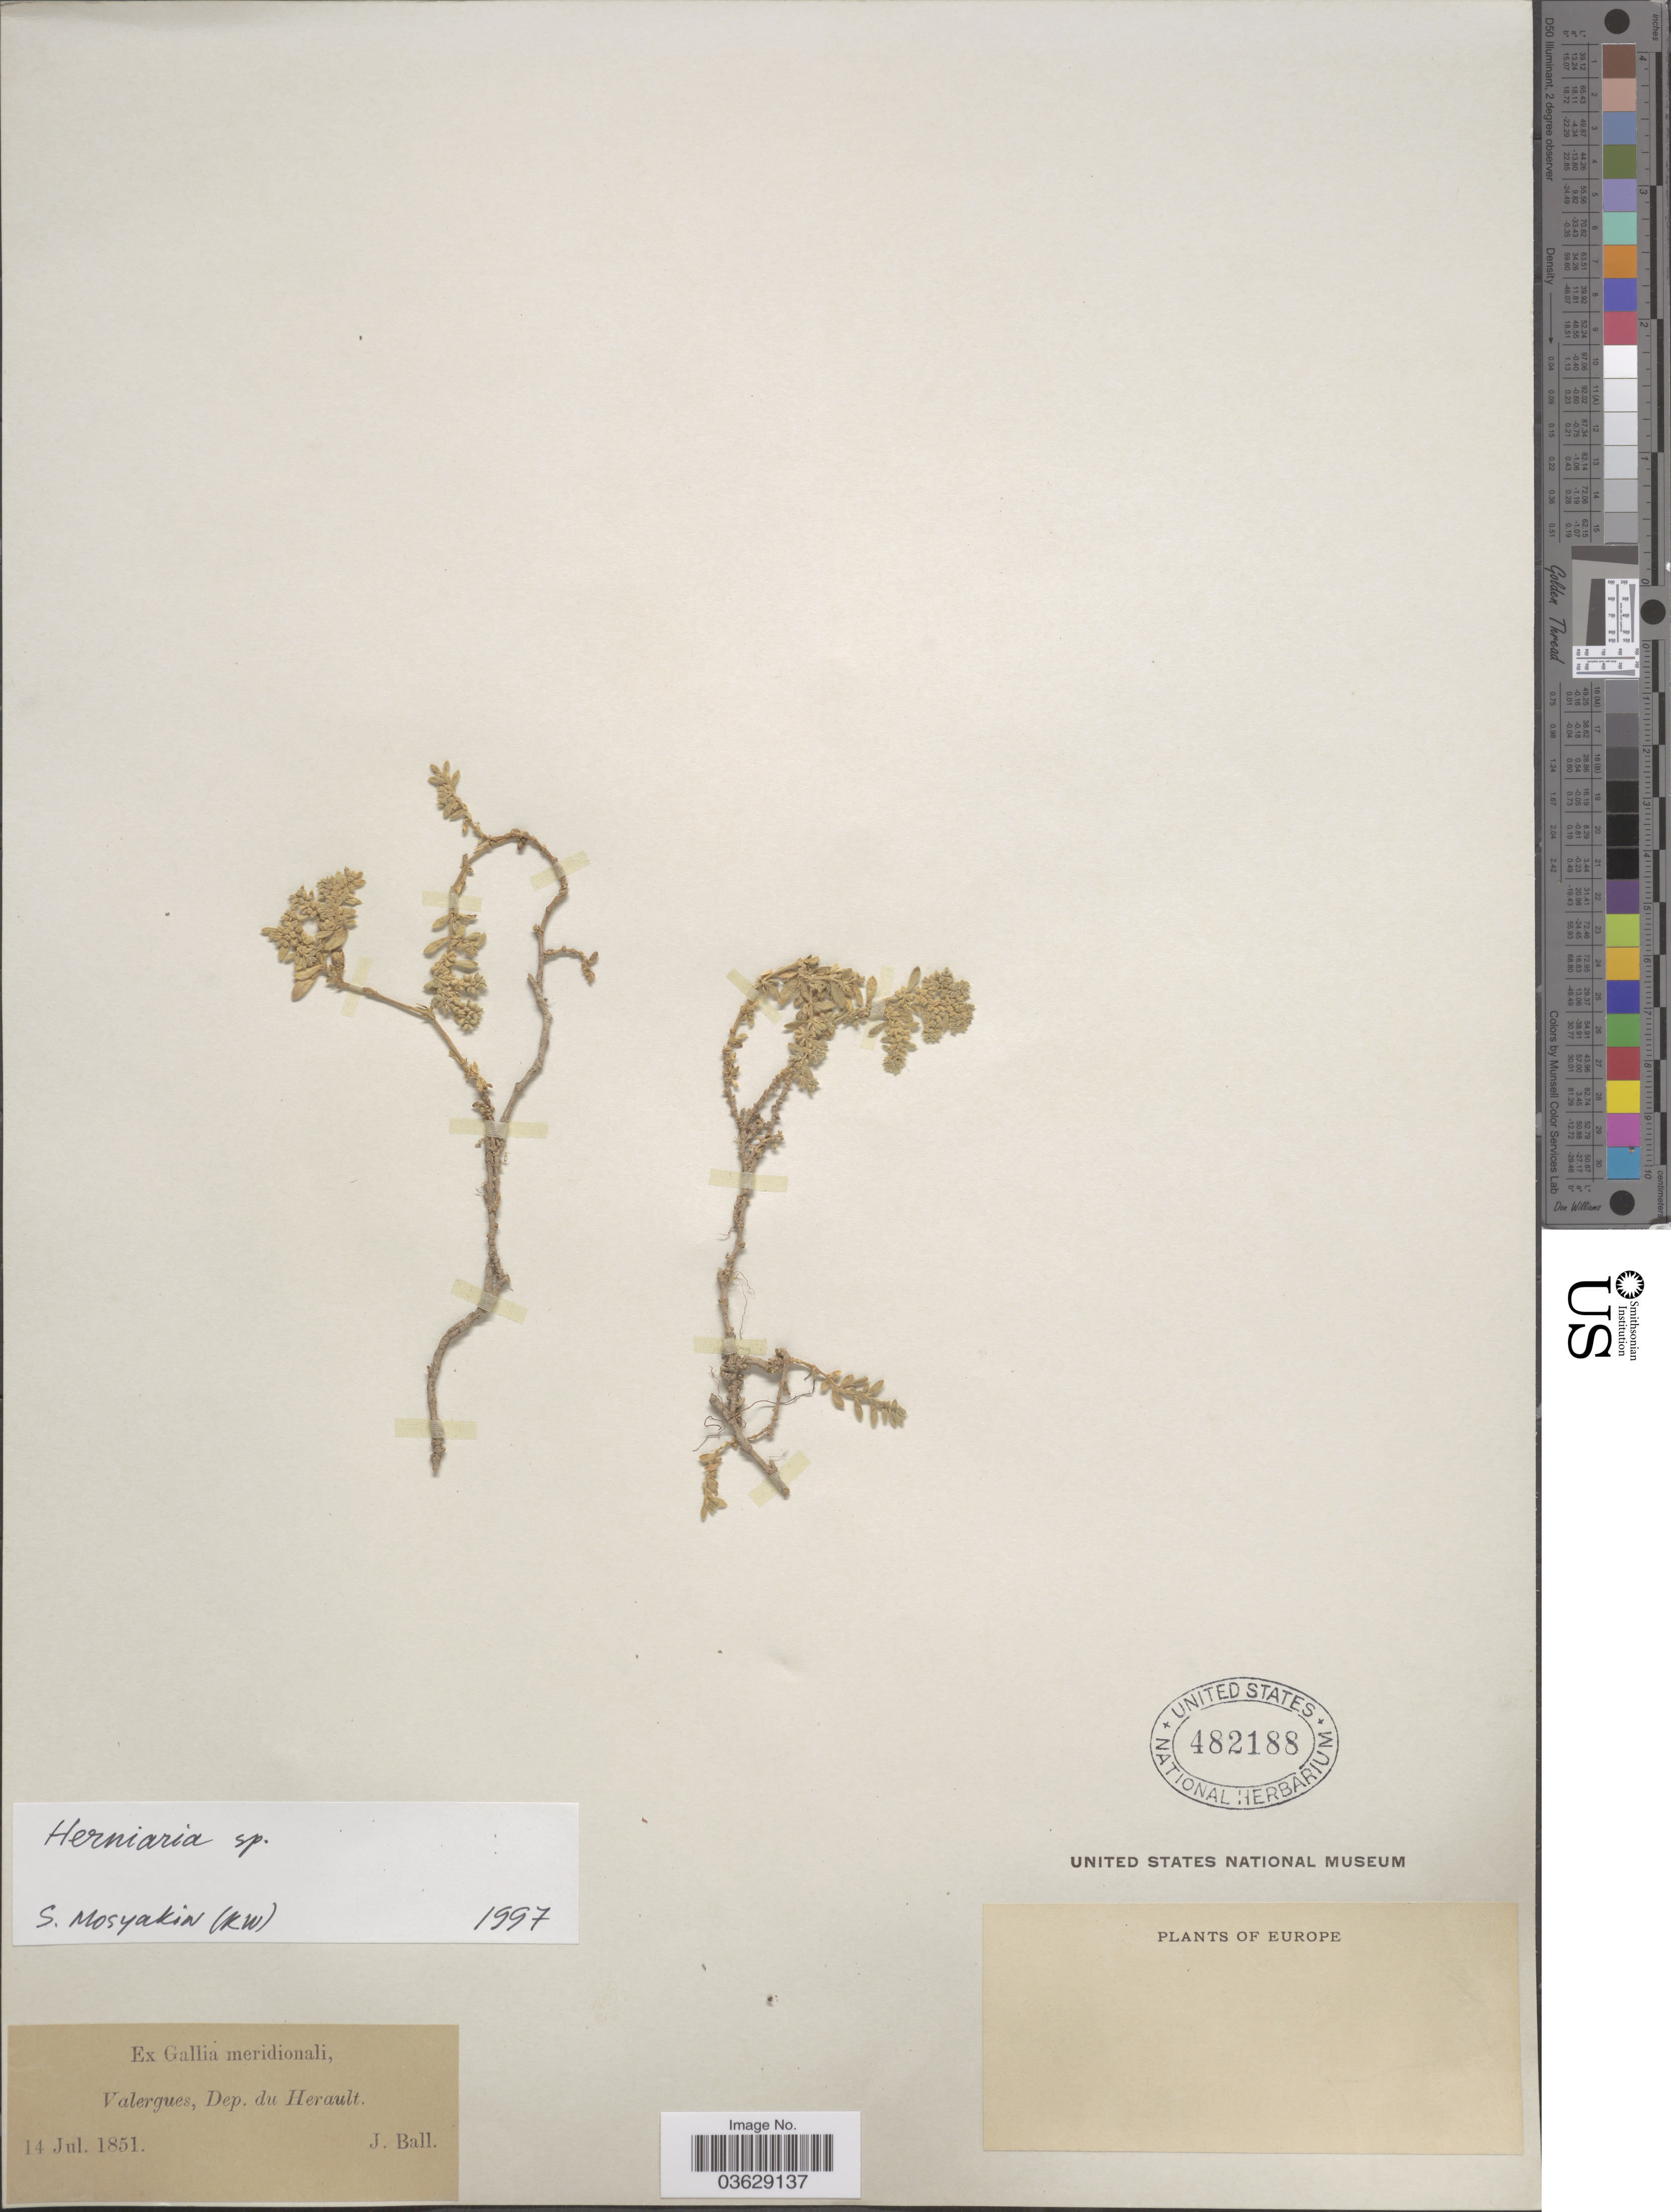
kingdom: Plantae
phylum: Tracheophyta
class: Magnoliopsida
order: Caryophyllales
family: Caryophyllaceae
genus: Herniaria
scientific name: Herniaria sp.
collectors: J. Ball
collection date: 1851-07-14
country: France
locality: Ex Gallia meridionali, Valergues, Dep. du Herault.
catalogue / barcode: US 482188